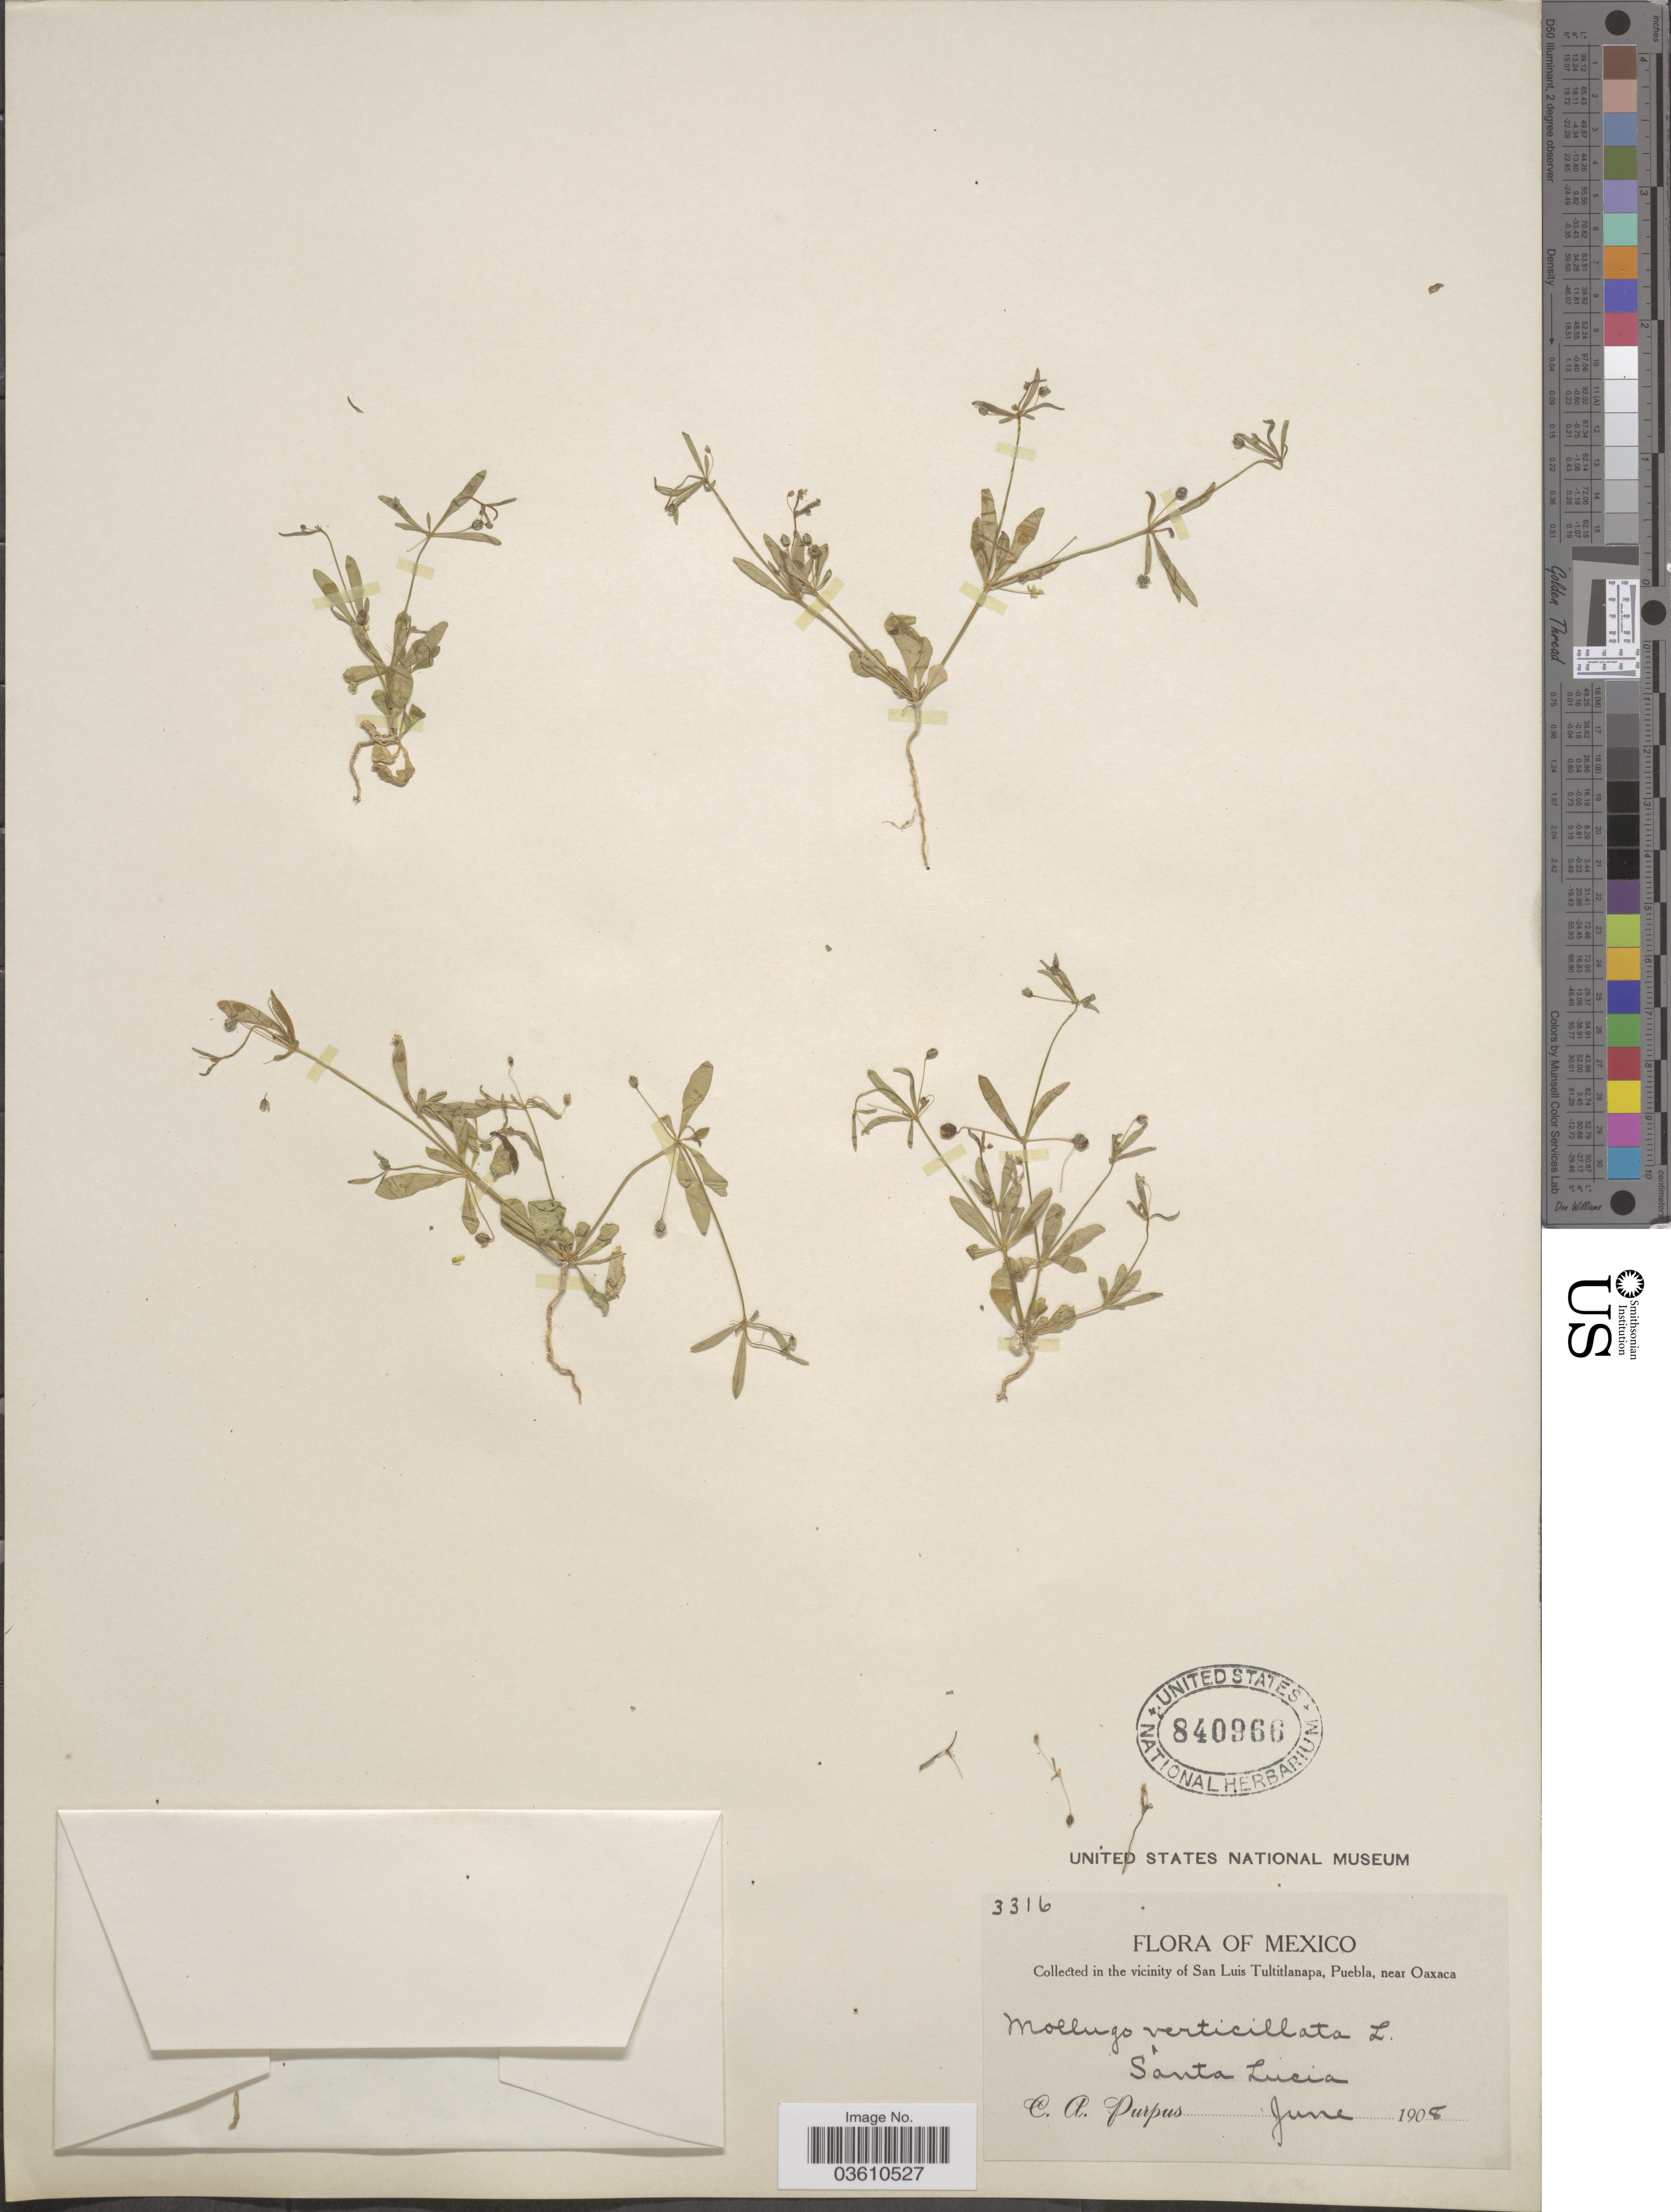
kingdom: Plantae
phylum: Tracheophyta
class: Magnoliopsida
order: Caryophyllales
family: Molluginaceae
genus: Mollugo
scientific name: Mollugo verticillata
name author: L.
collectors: C. A. Purpus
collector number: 3316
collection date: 1908-06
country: Mexico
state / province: Puebla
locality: In the vicinity of San Luis Tultitlanapa, near Oaxaca. Santa Lucia.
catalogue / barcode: US 840966